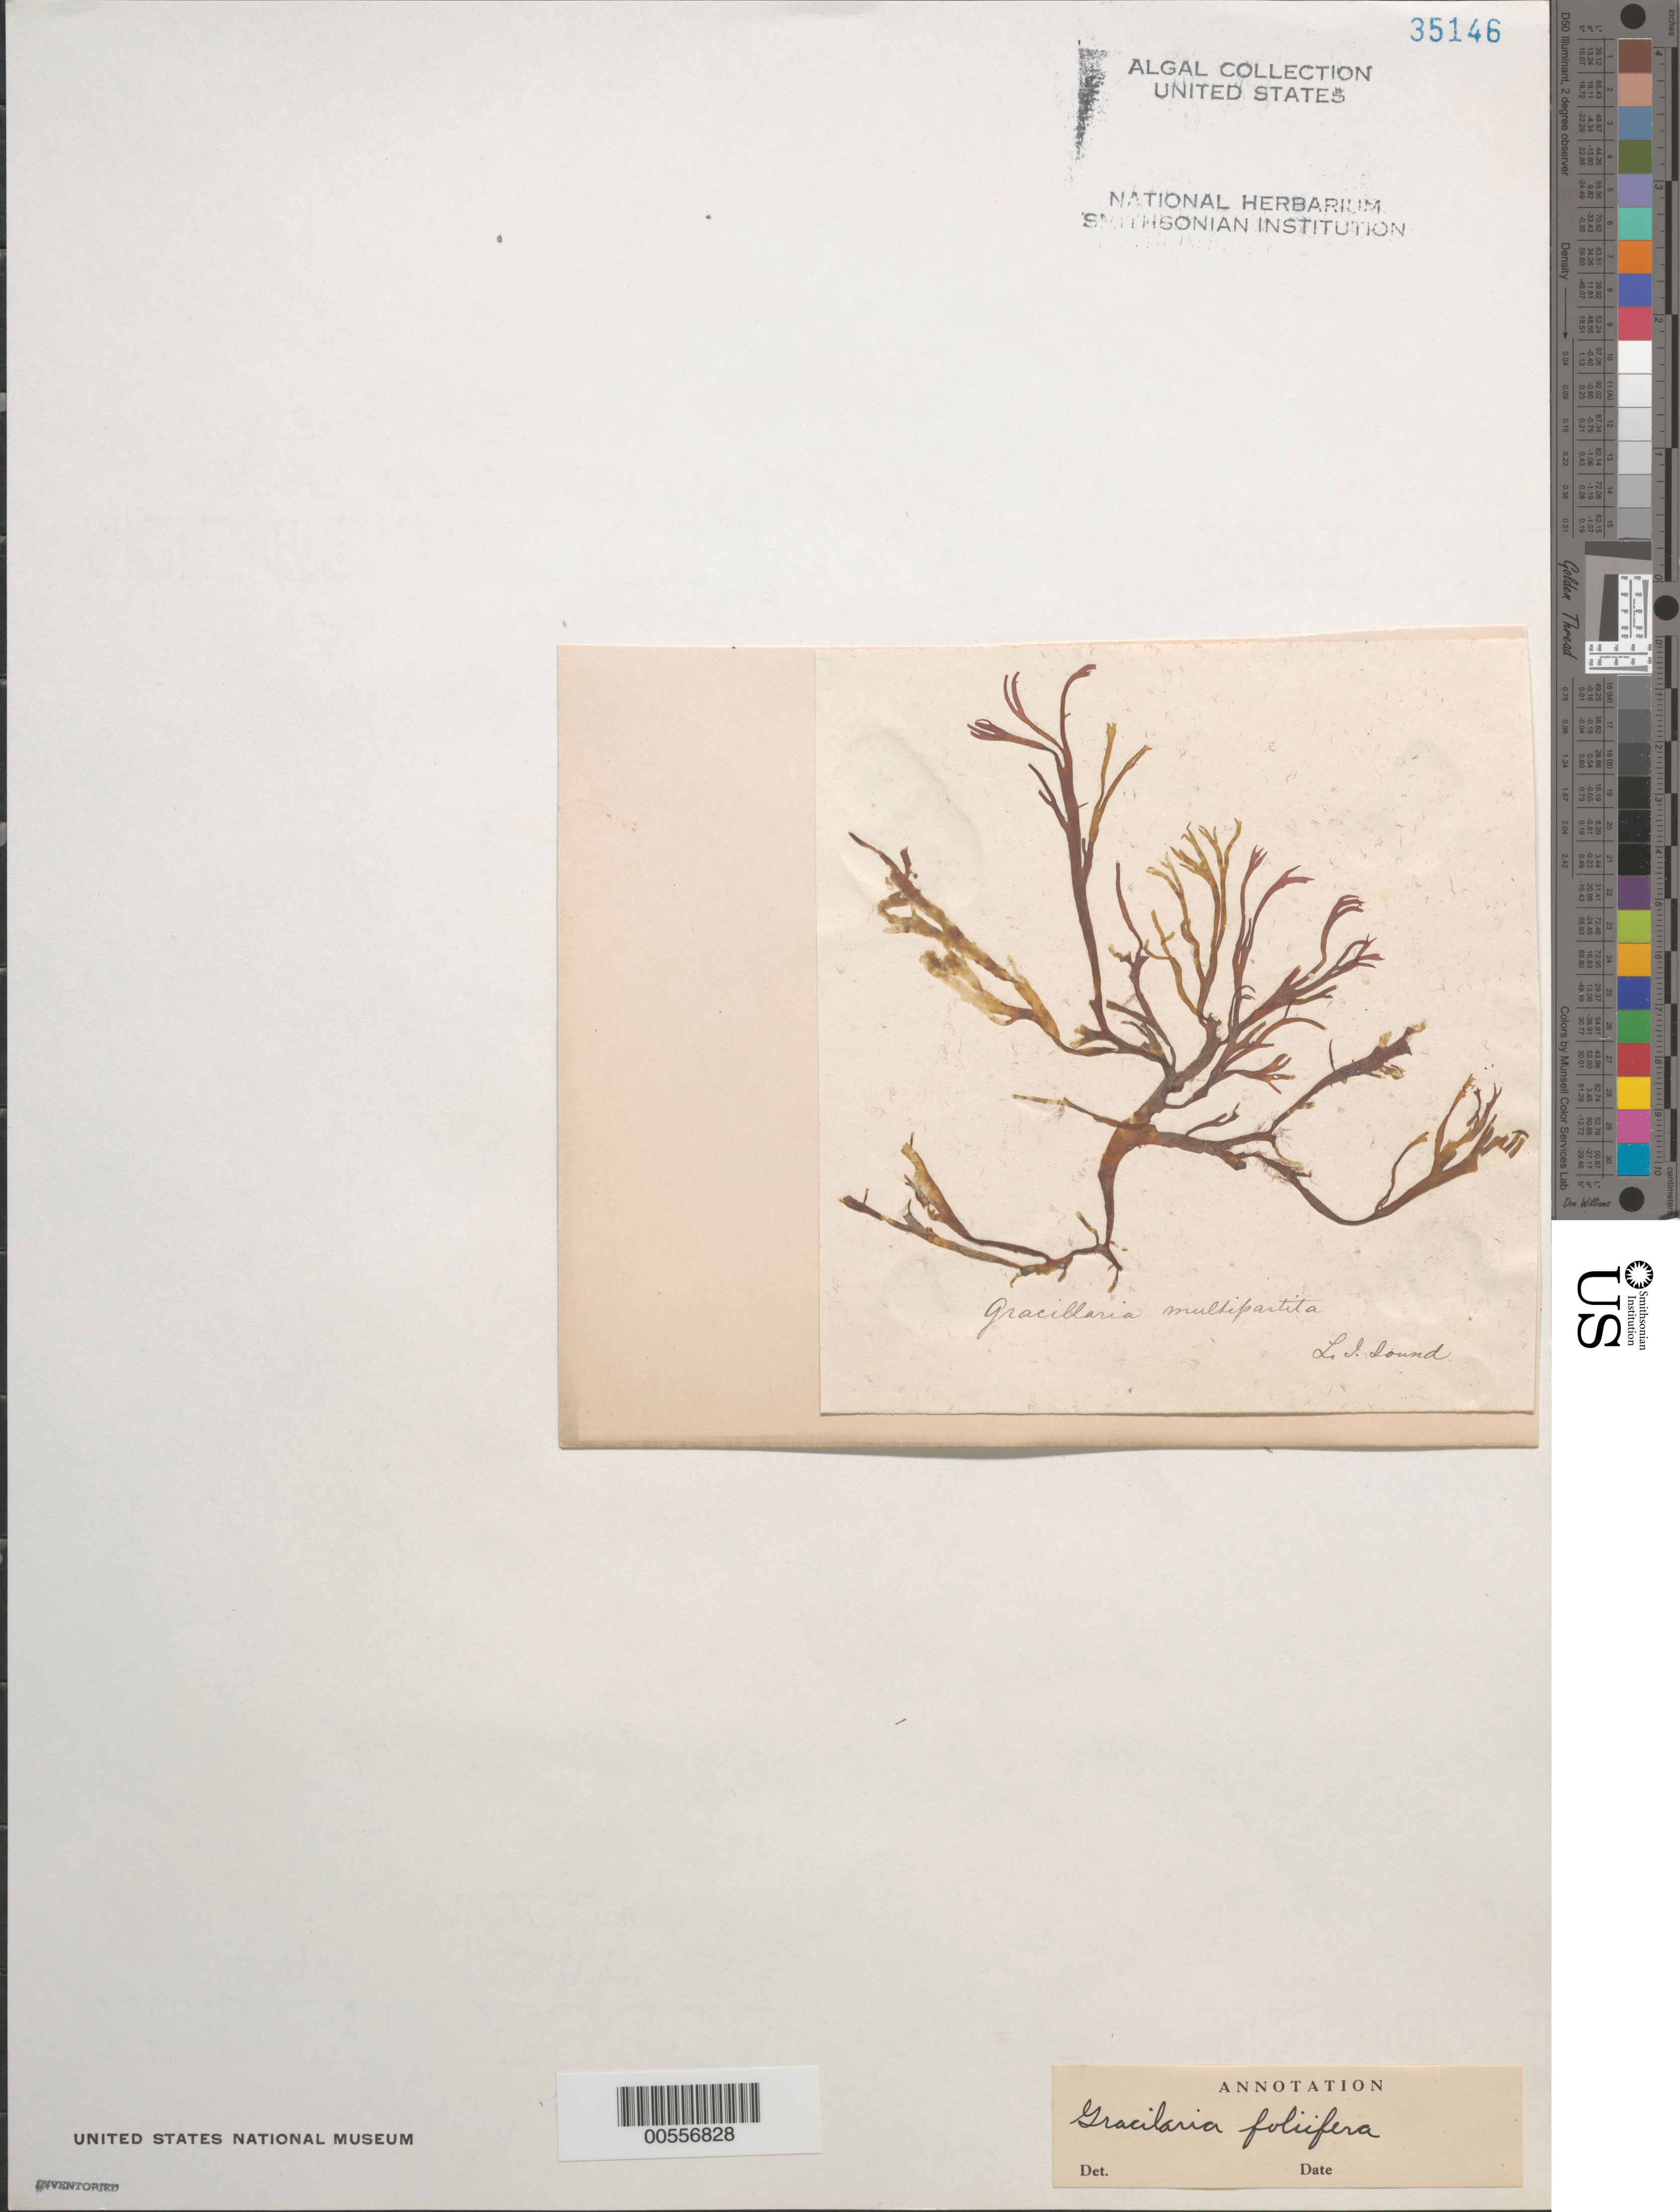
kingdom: Plantae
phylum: Rhodophyta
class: Florideophyceae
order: Gracilariales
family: Gracilariaceae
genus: Gracilaria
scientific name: Gracilaria foliifera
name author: (Forssk.) Børgesen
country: United States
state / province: New York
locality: Long Island Sound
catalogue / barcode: US 35146